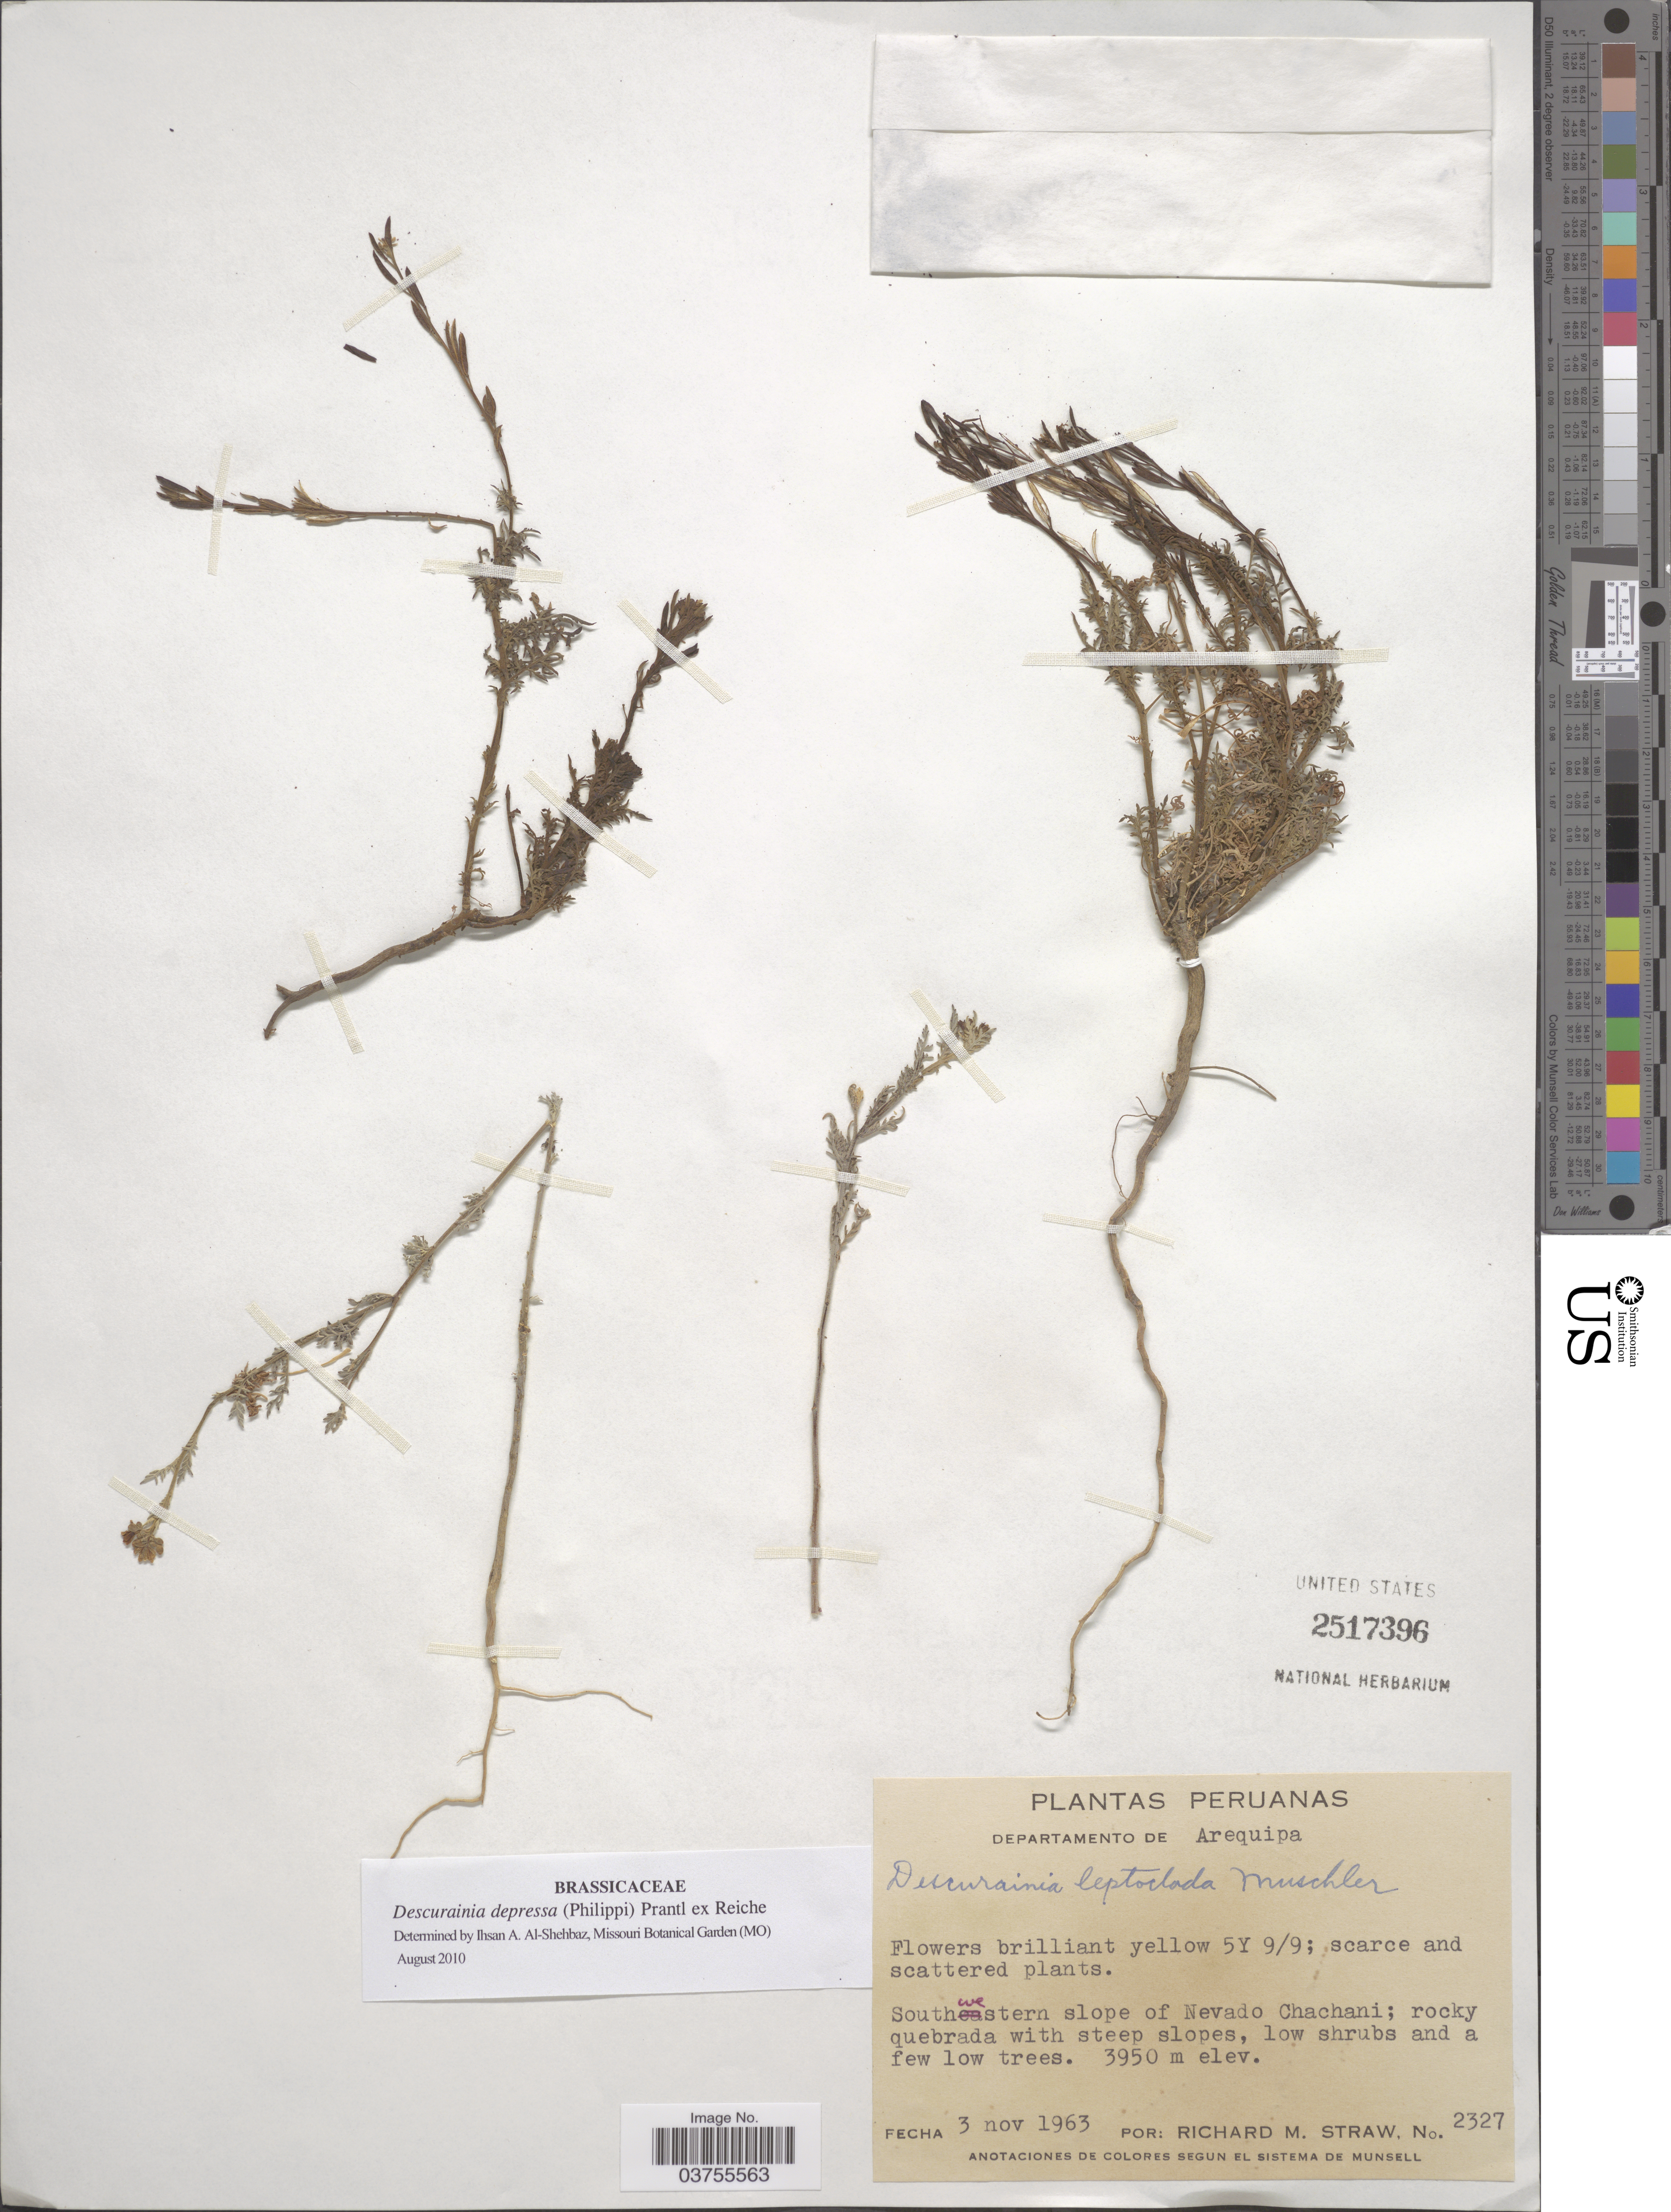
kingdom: Plantae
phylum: Tracheophyta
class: Magnoliopsida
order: Brassicales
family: Brassicaceae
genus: Descurainia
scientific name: Descurainia depressa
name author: (Phil. & C.A. Mey.) Prantl ex Reiche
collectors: R. M. Straw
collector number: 2327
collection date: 1963-11-03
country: Peru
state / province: Arequipa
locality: Departamento de Arequipa. Southwestern slope of Nevado Chachani.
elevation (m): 3950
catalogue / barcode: US 2517396